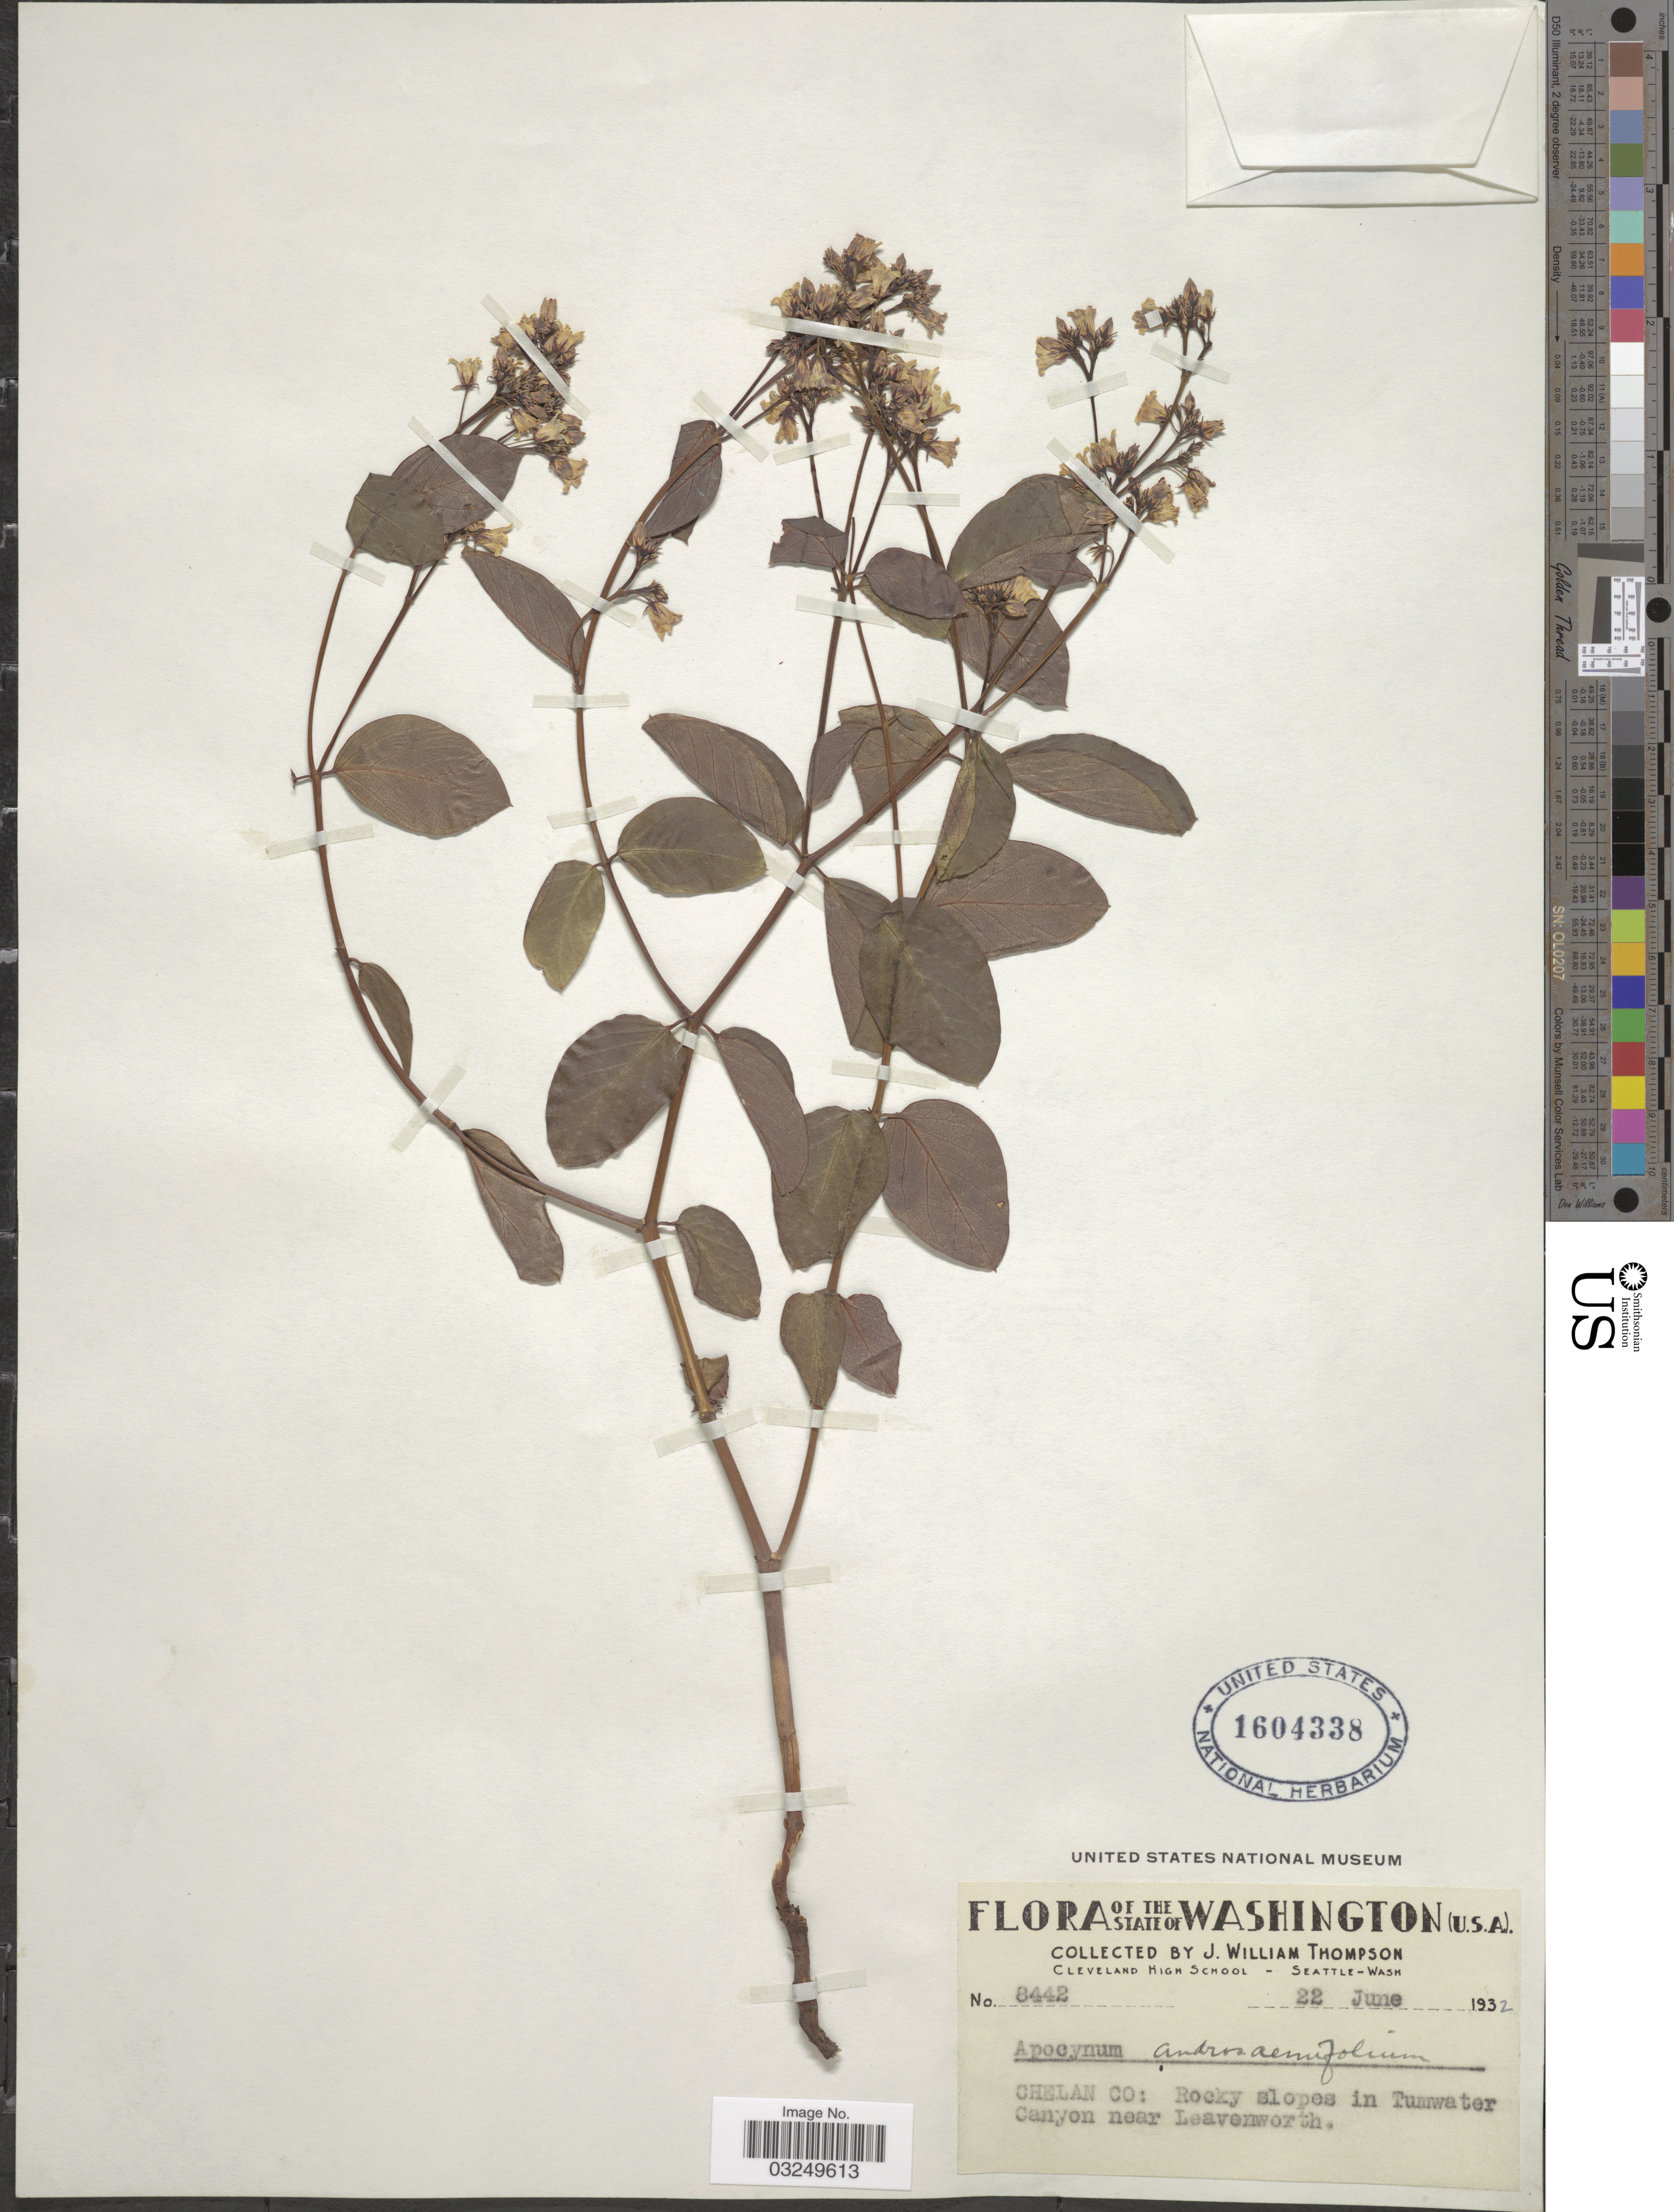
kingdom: Plantae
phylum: Tracheophyta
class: Magnoliopsida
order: Gentianales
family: Apocynaceae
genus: Apocynum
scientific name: Apocynum androsaemifolium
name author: L.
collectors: J. W. Thompson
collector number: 8442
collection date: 1932-06-22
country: United States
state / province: Washington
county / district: Chelan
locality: Chelan Co: Rocky slopes in Tumwater Canyon near Leavenworth.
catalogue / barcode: US 1604338